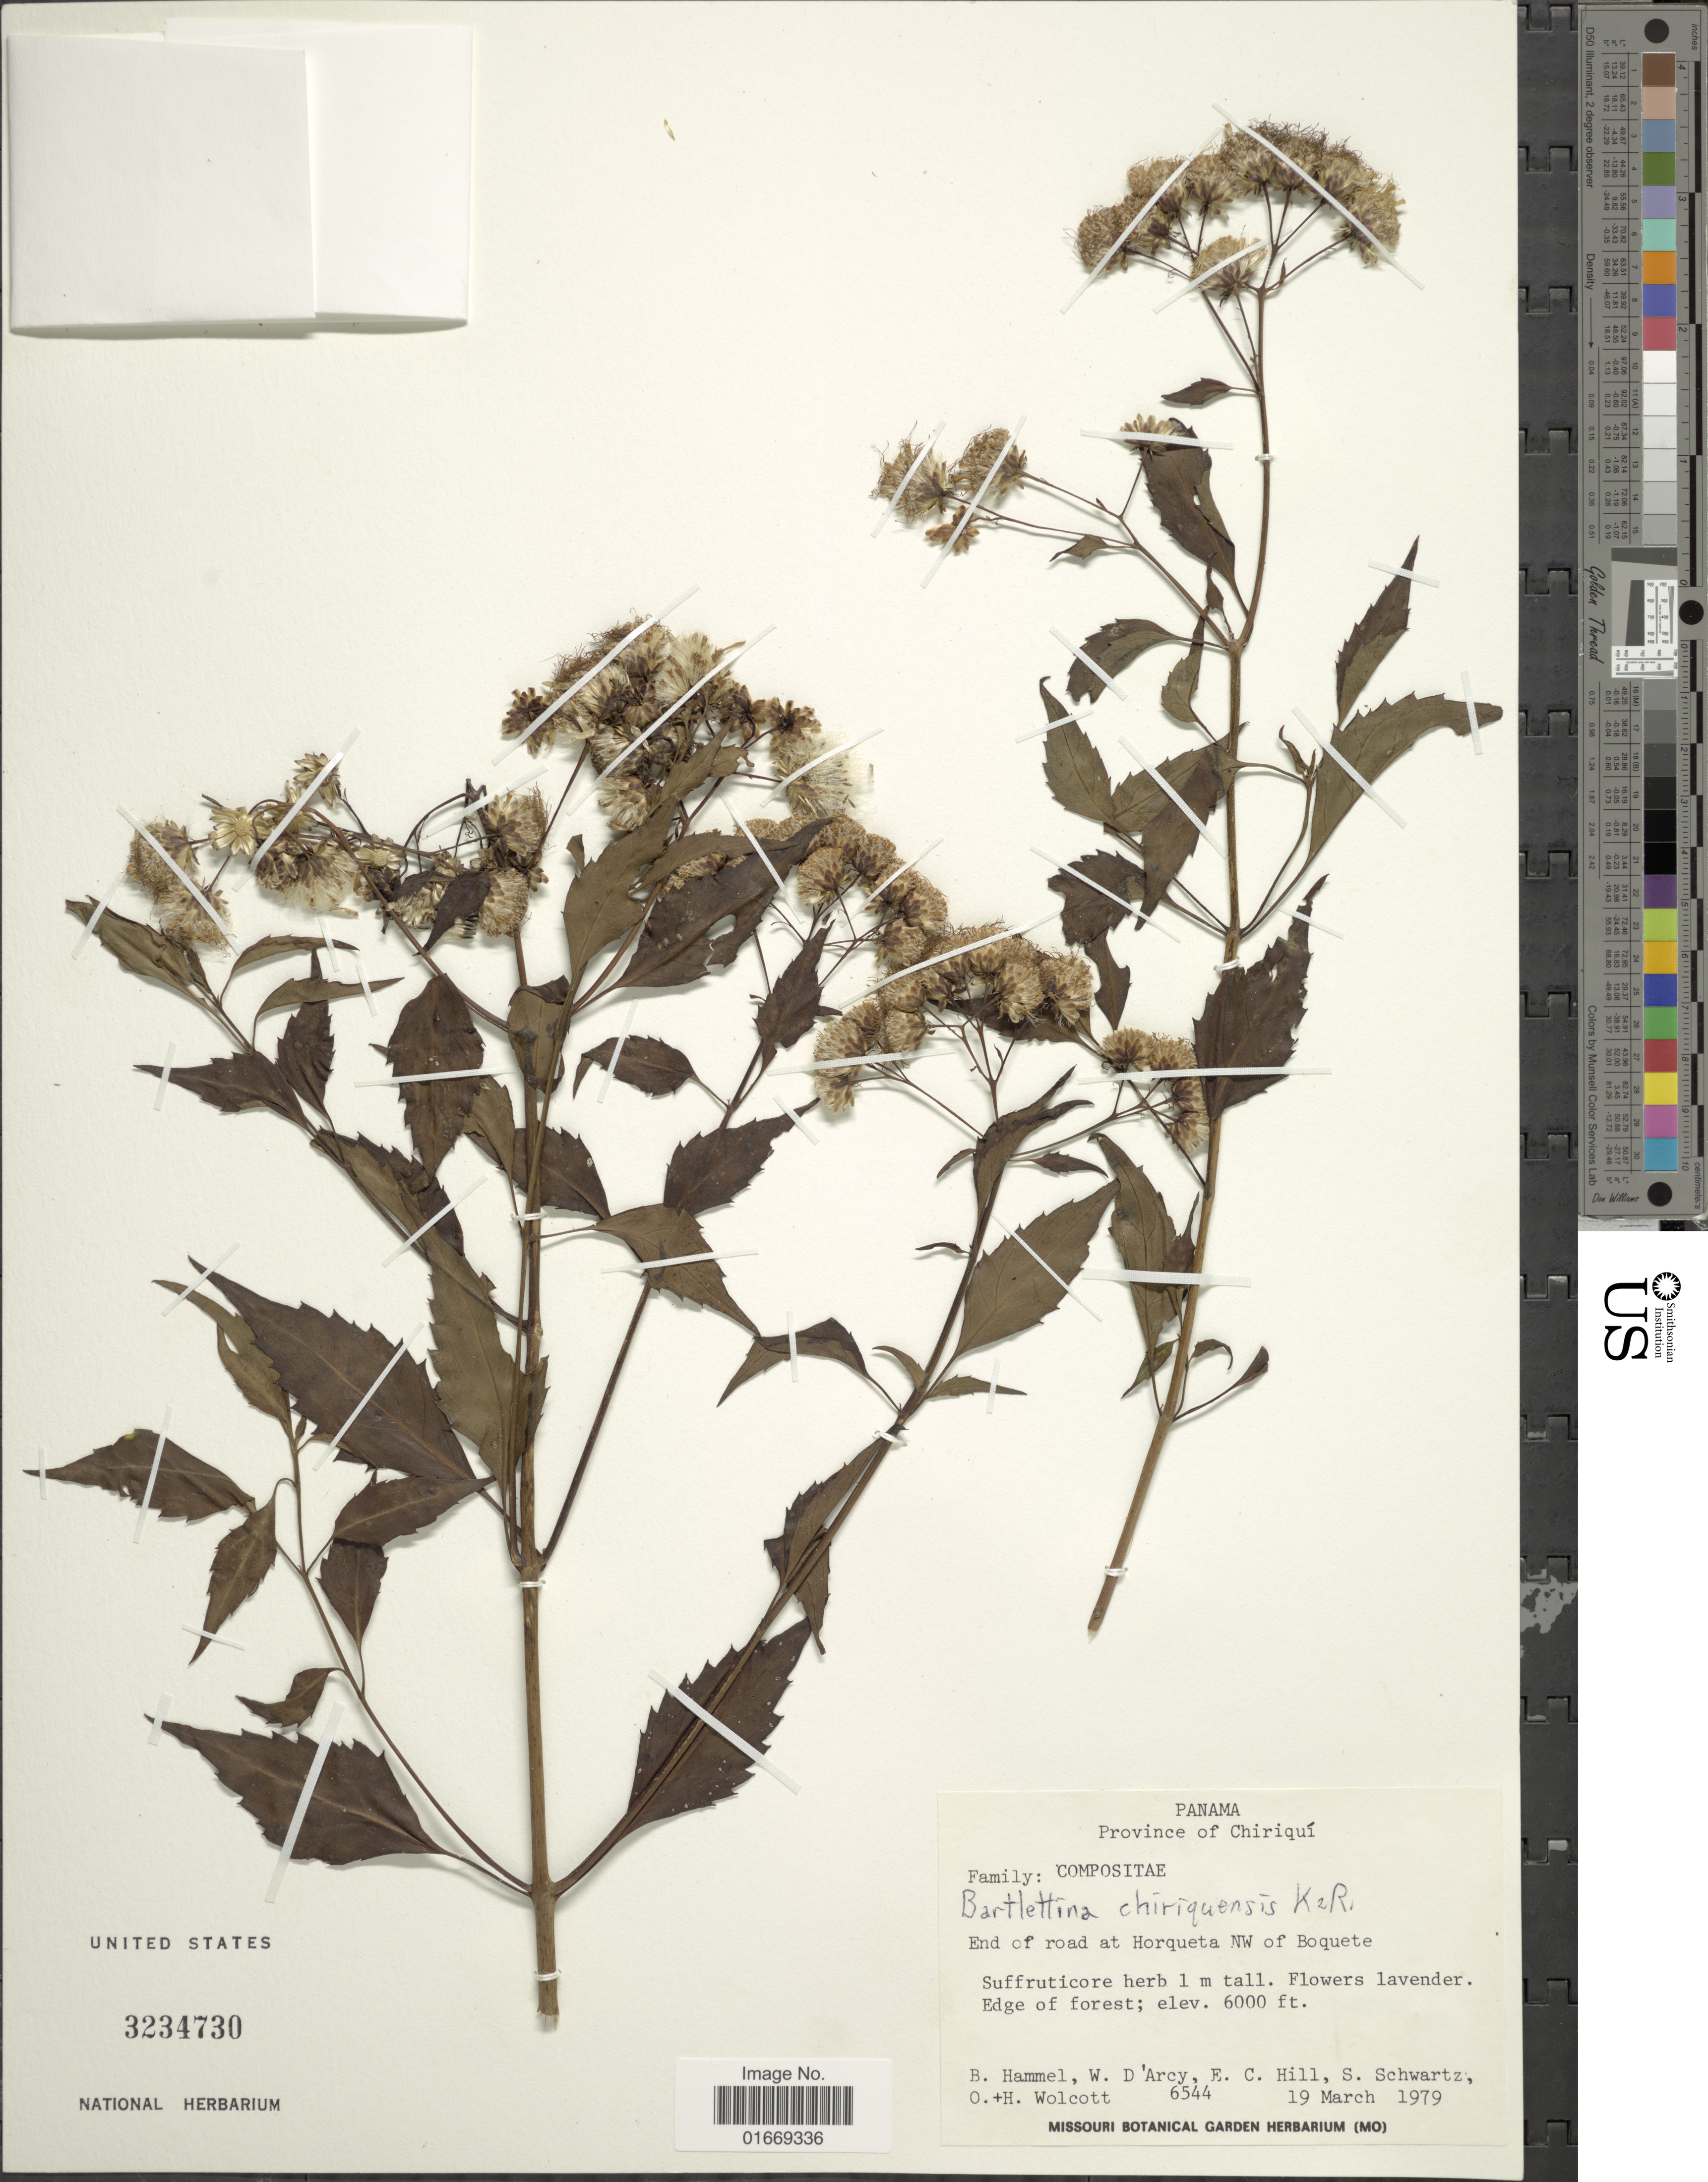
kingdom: Plantae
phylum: Tracheophyta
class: Magnoliopsida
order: Asterales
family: Asteraceae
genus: Bartlettina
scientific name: Bartlettina chiriquensis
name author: R.M. King & H. Rob.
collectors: R. Hammel, W. G. D'Arcy, E. C. Hill, S. Schwartz & et al.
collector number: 6544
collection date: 1979-03-19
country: Panama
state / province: Chiriqui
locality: Province of Chiriquí. End of road at Horqueta NW of Boquete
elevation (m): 1829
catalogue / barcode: US 3234730